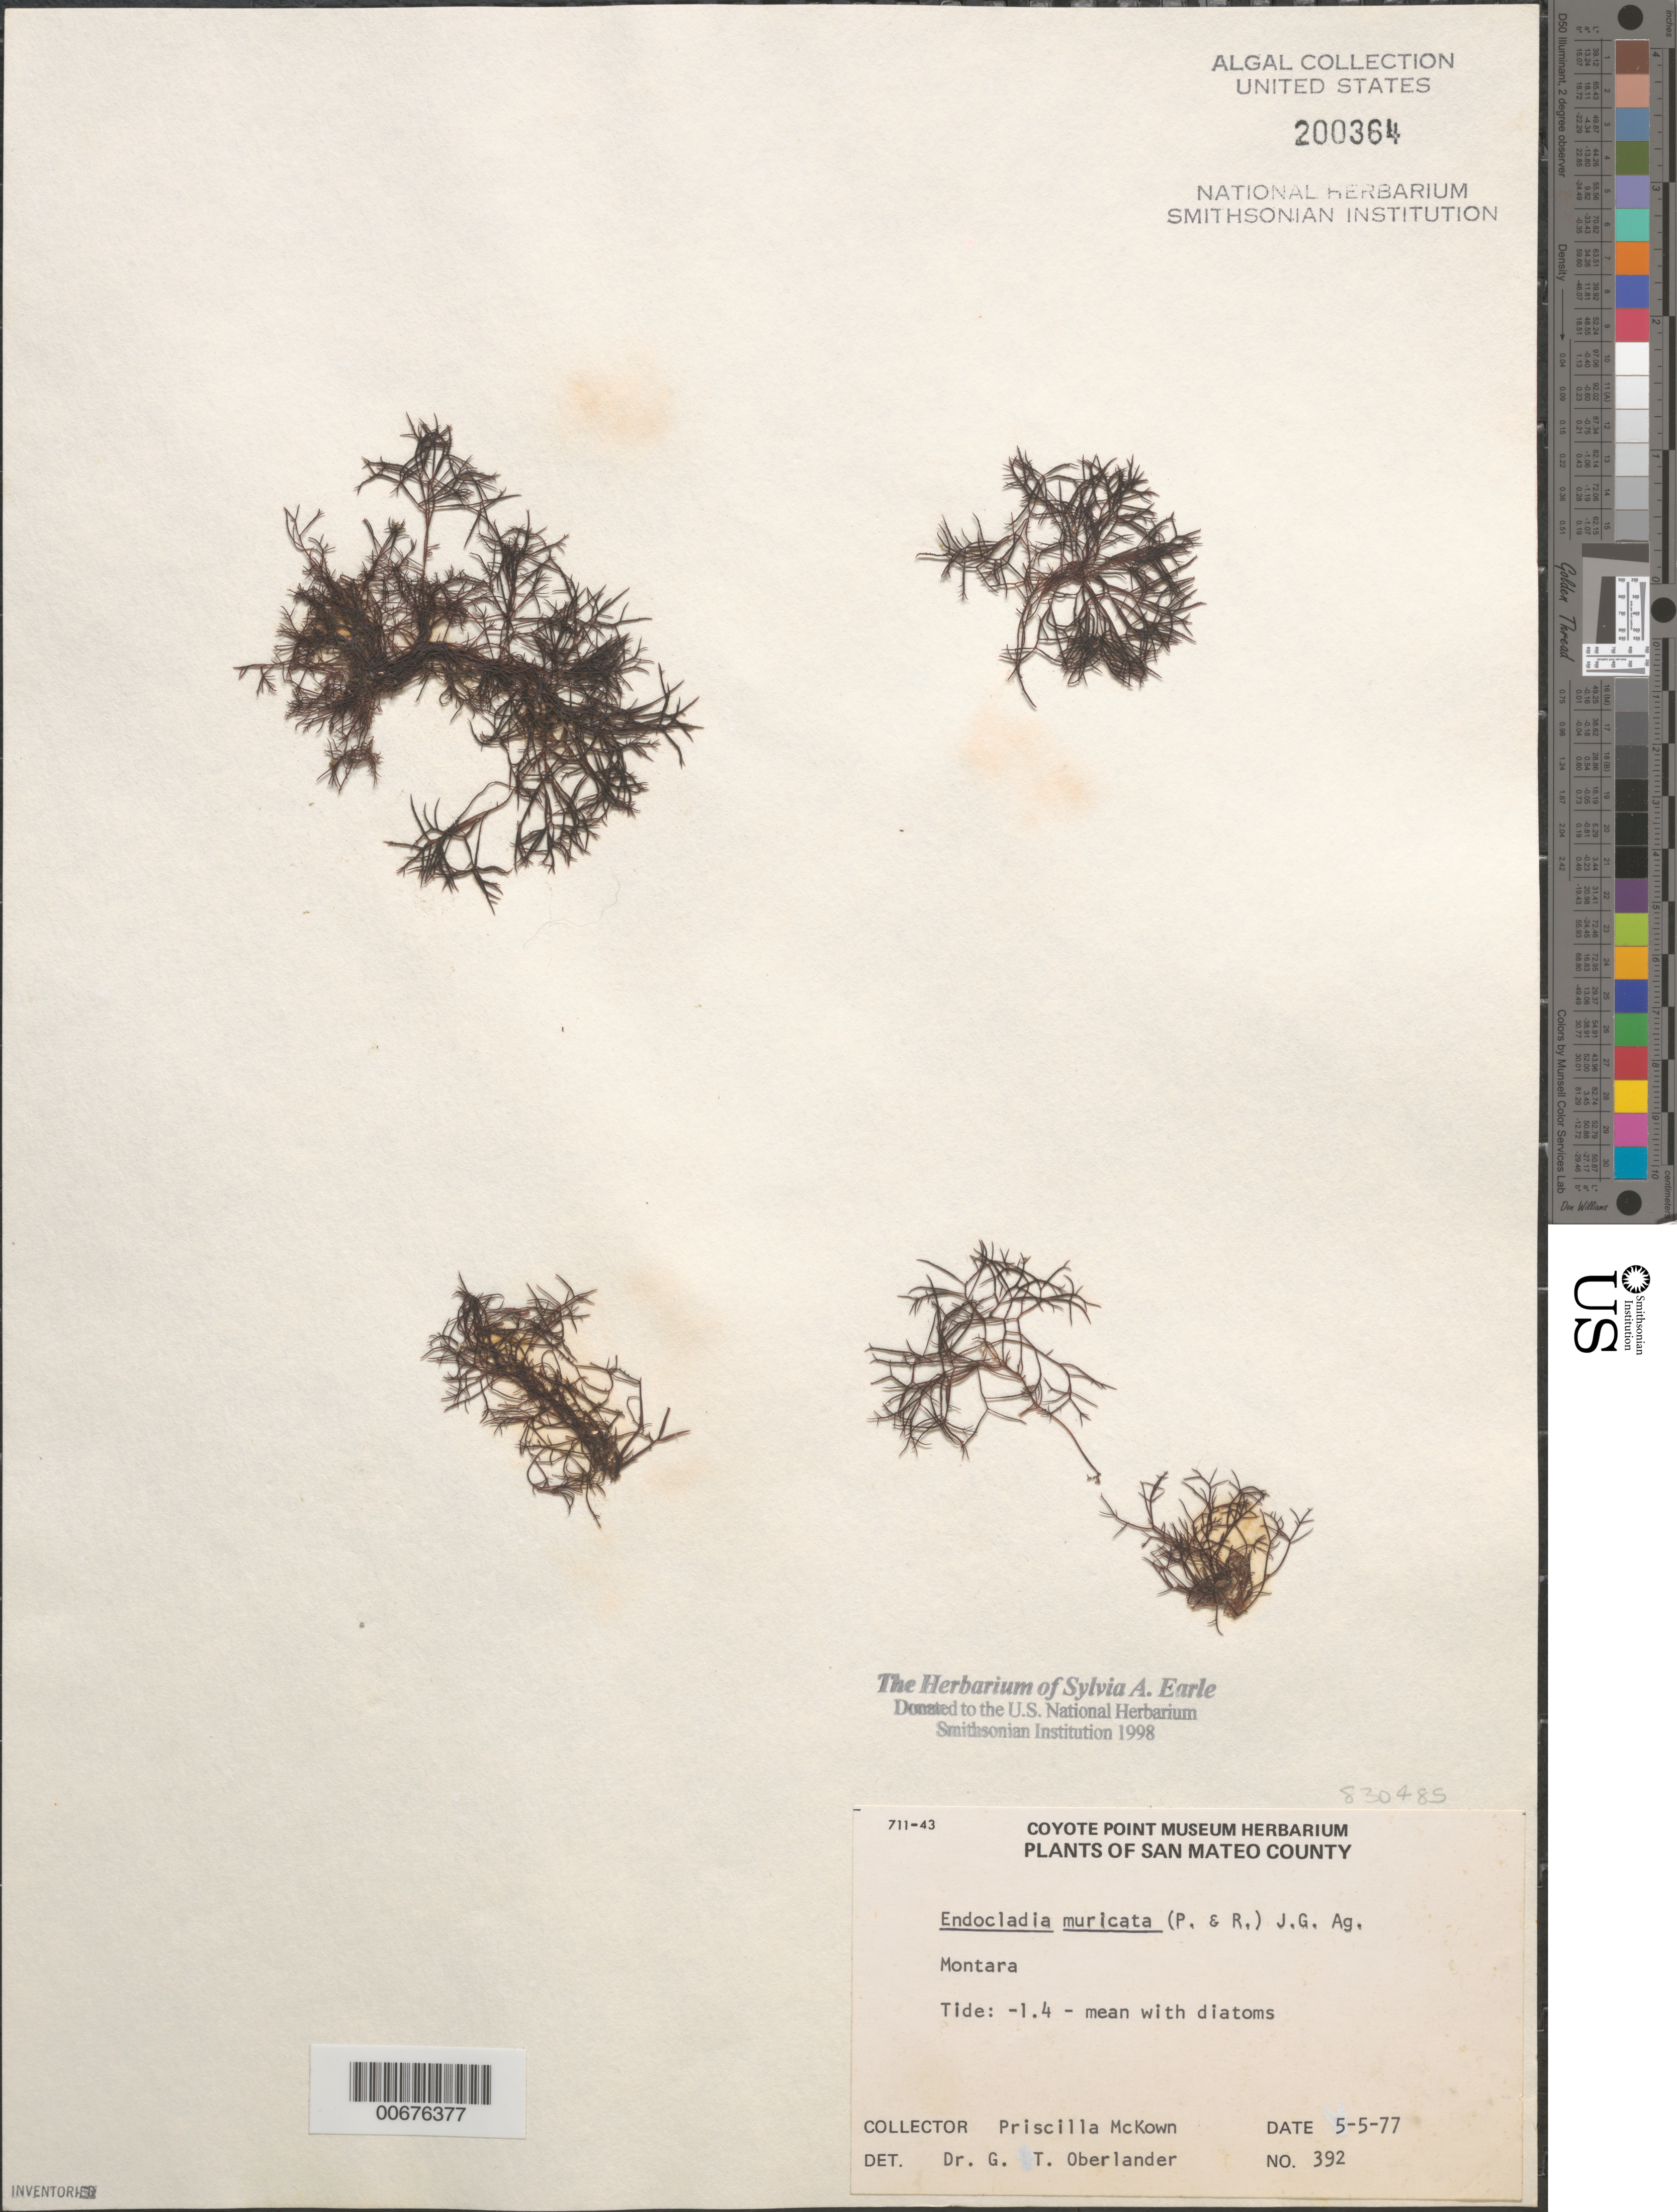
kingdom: Plantae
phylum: Rhodophyta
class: Florideophyceae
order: Gigartinales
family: Endocladiaceae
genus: Endocladia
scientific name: Endocladia muricata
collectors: P. McKown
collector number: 392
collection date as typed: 18 Mar 77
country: United States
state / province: California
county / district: San Mateo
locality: San Mateo County. Montara.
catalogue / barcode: US 200364